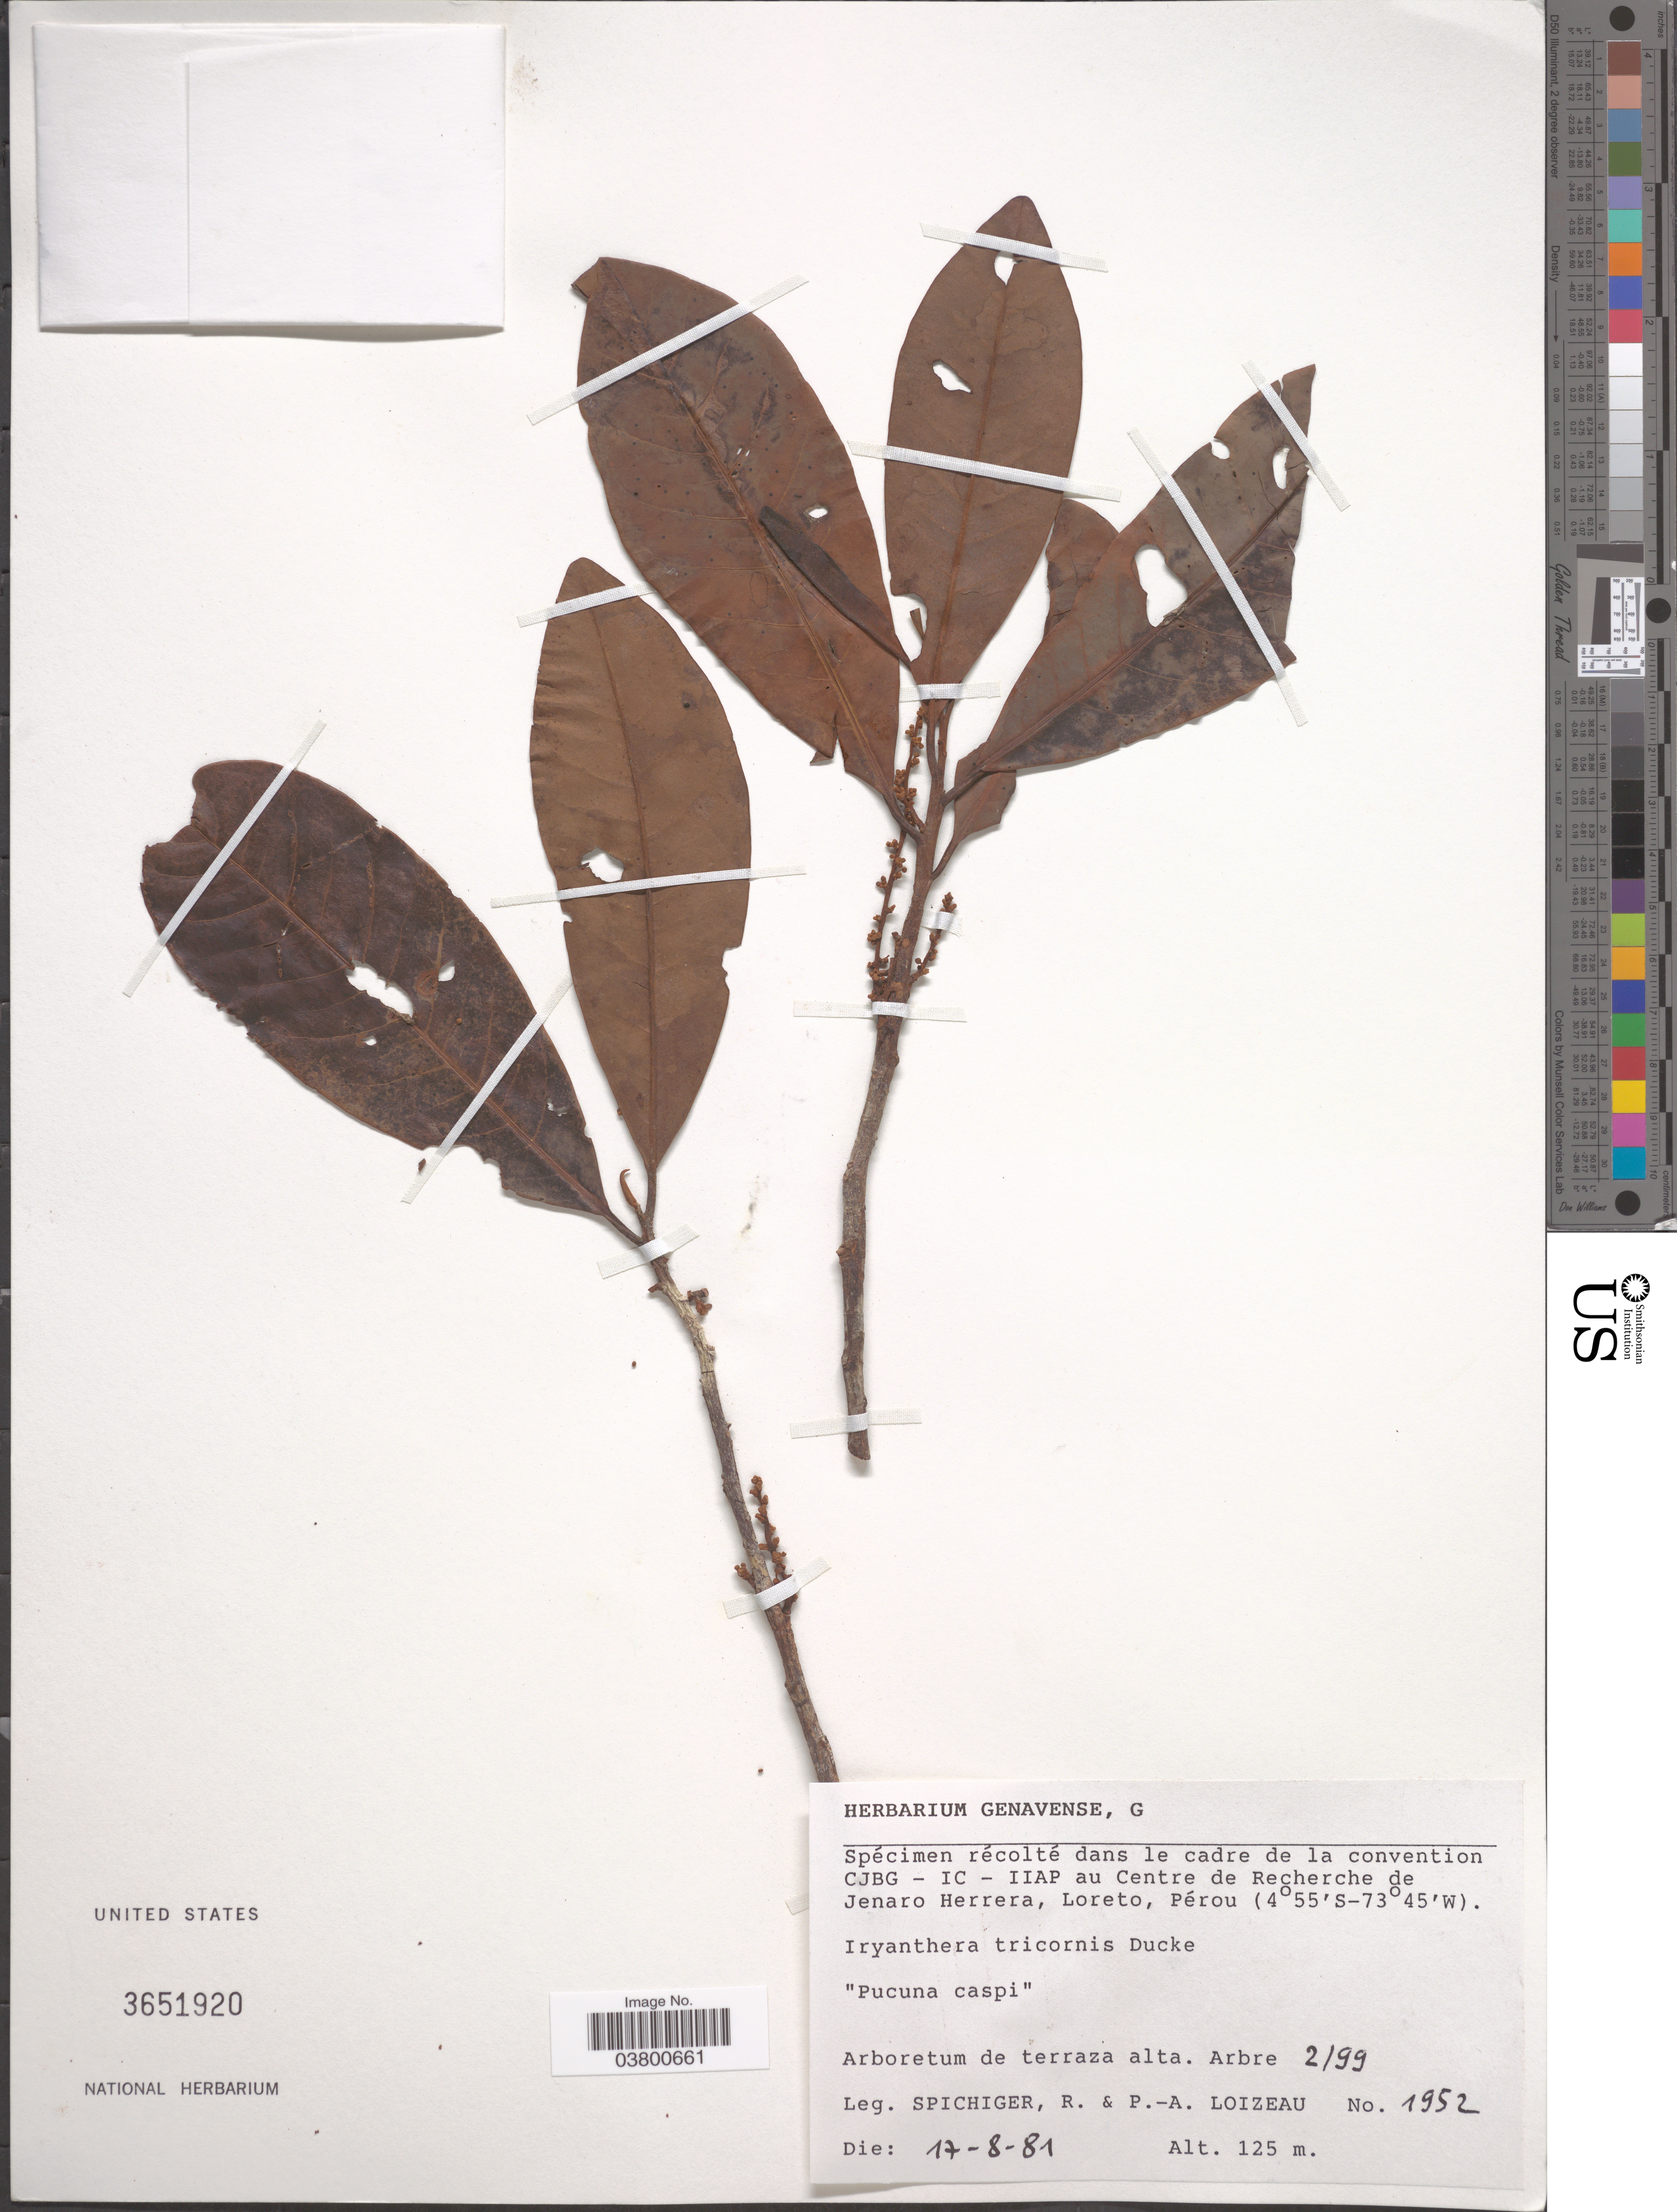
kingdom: Plantae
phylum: Tracheophyta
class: Magnoliopsida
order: Magnoliales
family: Myristicaceae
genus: Iryanthera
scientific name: Iryanthera tricornis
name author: Ducke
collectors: R. Spichiger & P. Loizeau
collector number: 1952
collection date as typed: Transcribed d/m/y: 17/8/81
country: Peru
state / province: Loreto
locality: Centre de Recherche de Jenaro Herrera, Loreto, Pérou. Arboretum de terraza alta. Arbre 2/99.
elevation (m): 125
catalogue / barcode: US 3651920